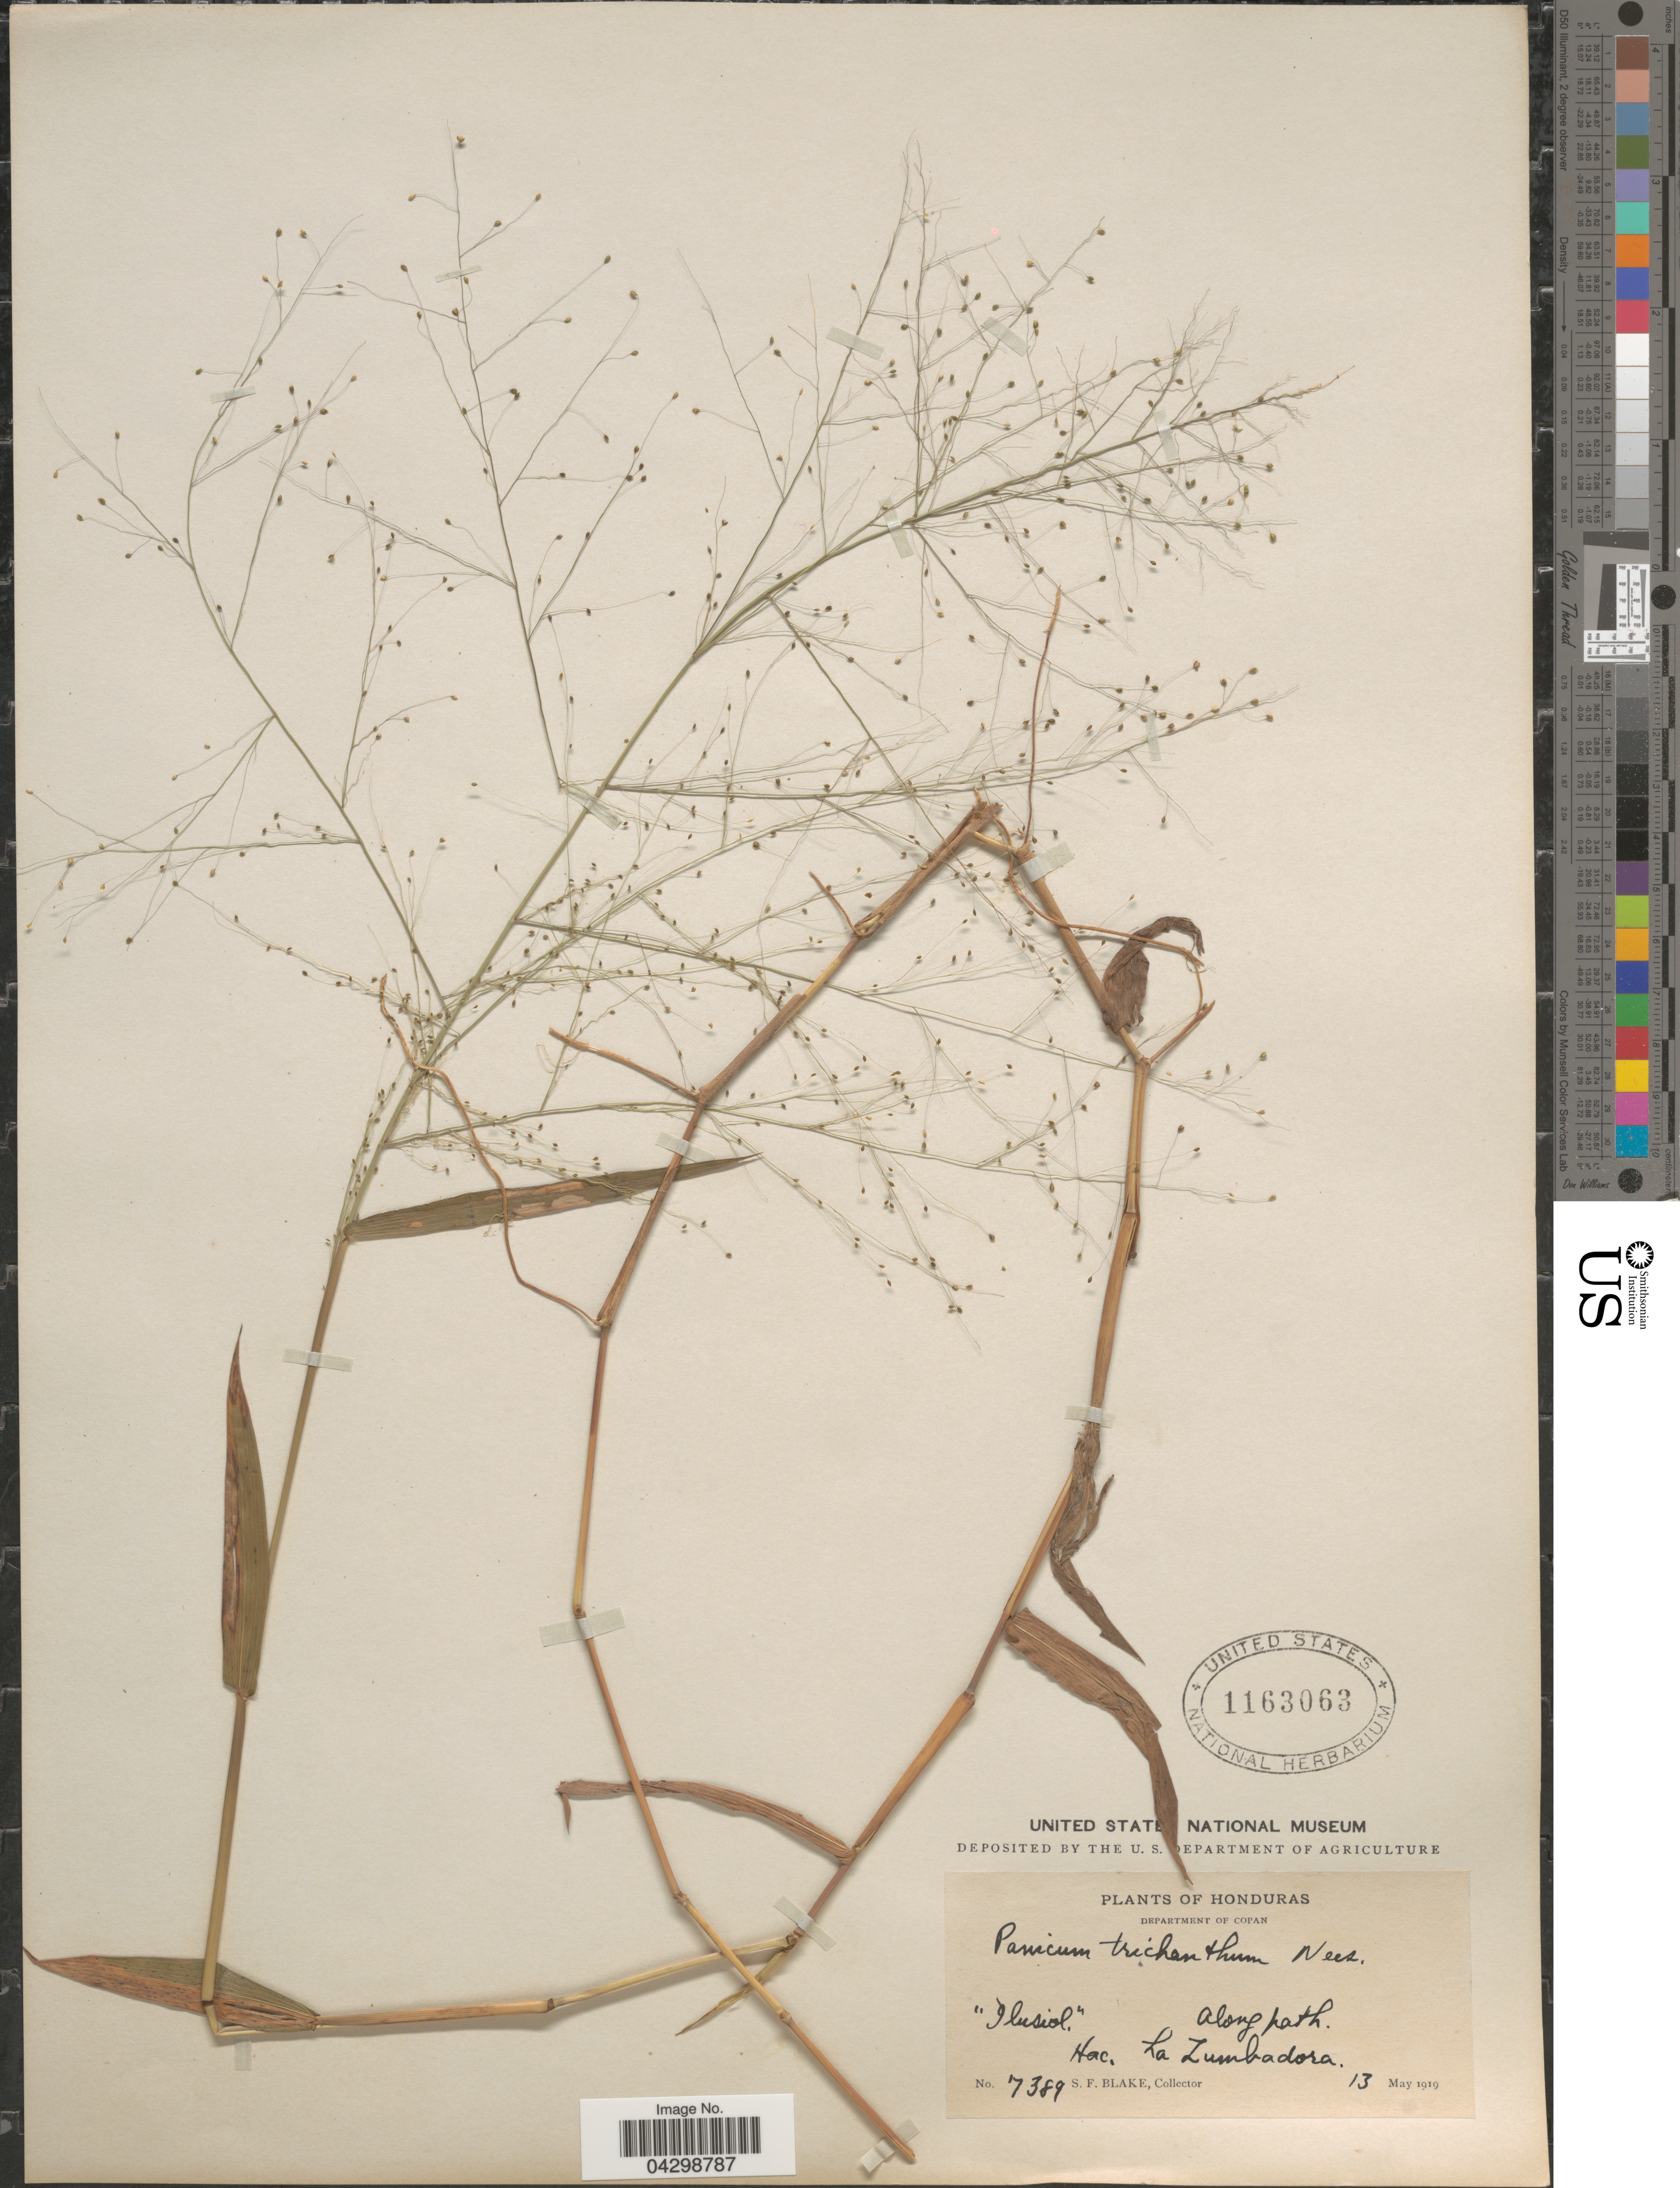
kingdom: Plantae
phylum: Tracheophyta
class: Liliopsida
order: Poales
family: Poaceae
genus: Panicum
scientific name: Panicum trichanthum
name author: Nees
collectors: S. Blake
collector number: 7389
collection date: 1919-05-13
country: Honduras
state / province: Copan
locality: Department of Copan. Hac. La Zumbadora.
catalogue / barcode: US 1163063